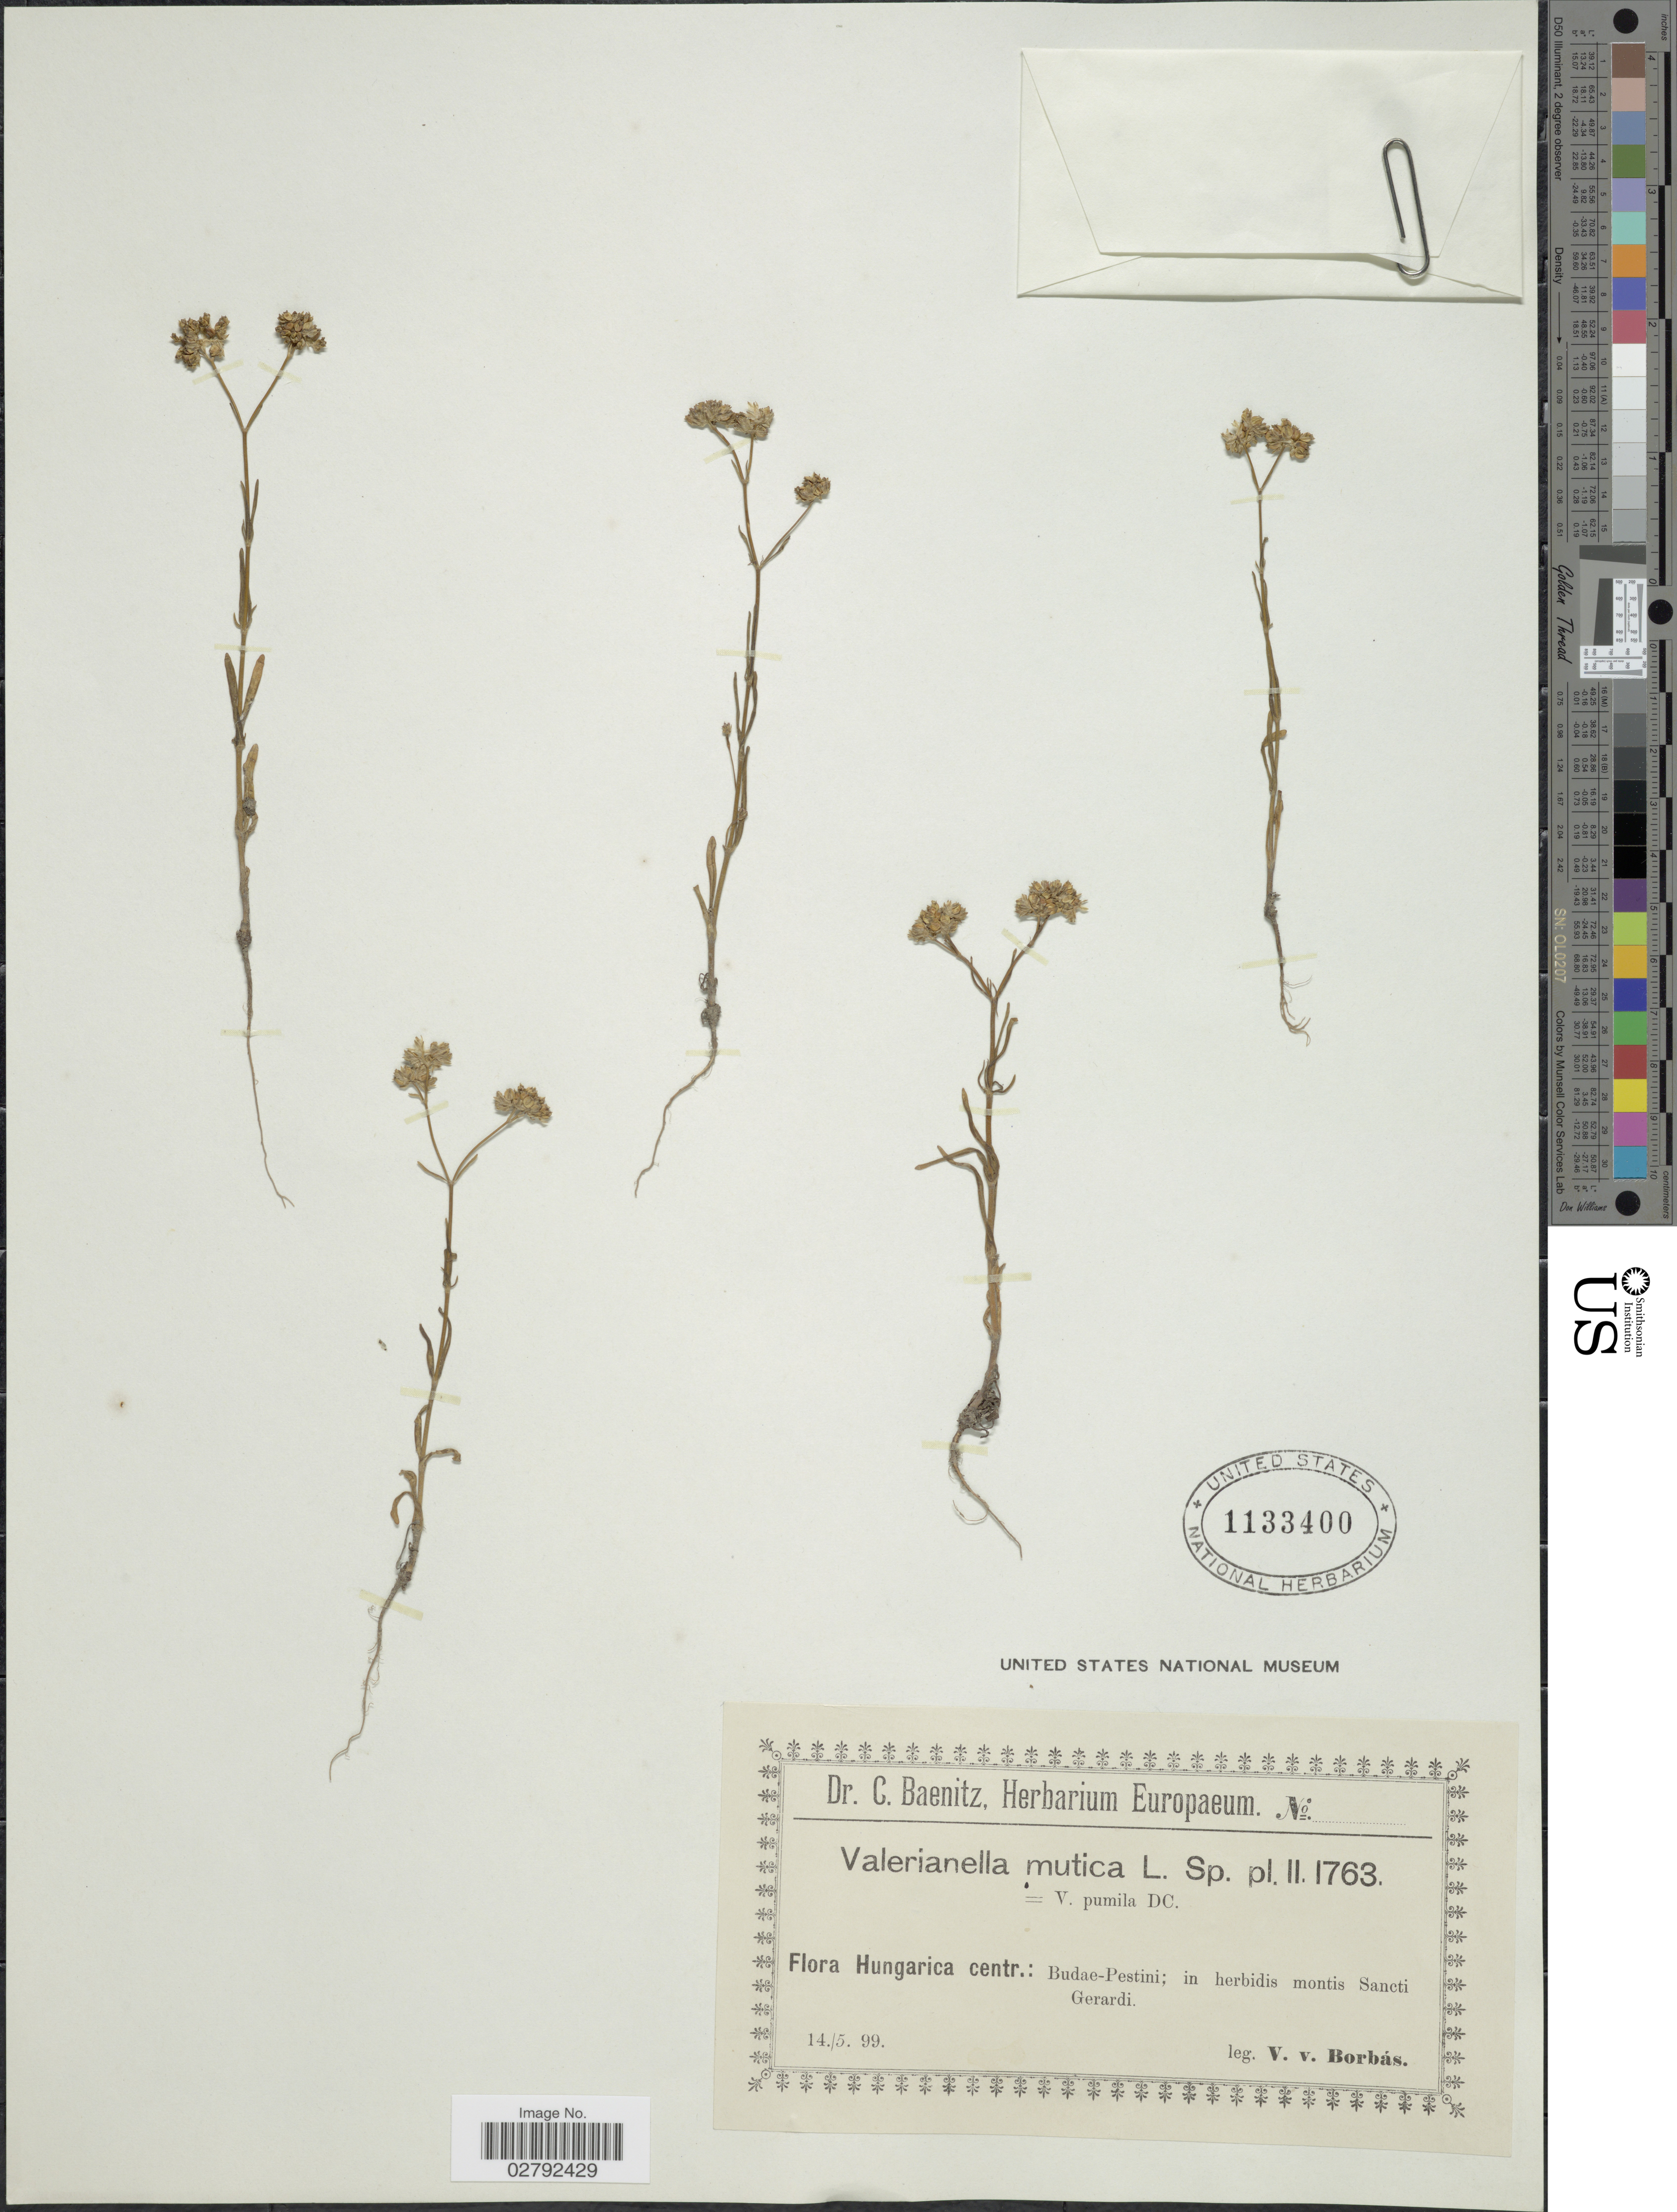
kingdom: Plantae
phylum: Tracheophyta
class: Magnoliopsida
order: Dipsacales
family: Caprifoliaceae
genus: Valerianella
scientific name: Valerianella mutica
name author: A. Kern.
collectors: V. von Borbás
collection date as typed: Transcribed d/m/y: 14/5/99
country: Hungary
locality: Hungarica centr.: Budae - Pestini; in herbidis montis Sancti Gerardi.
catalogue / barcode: US 1133400